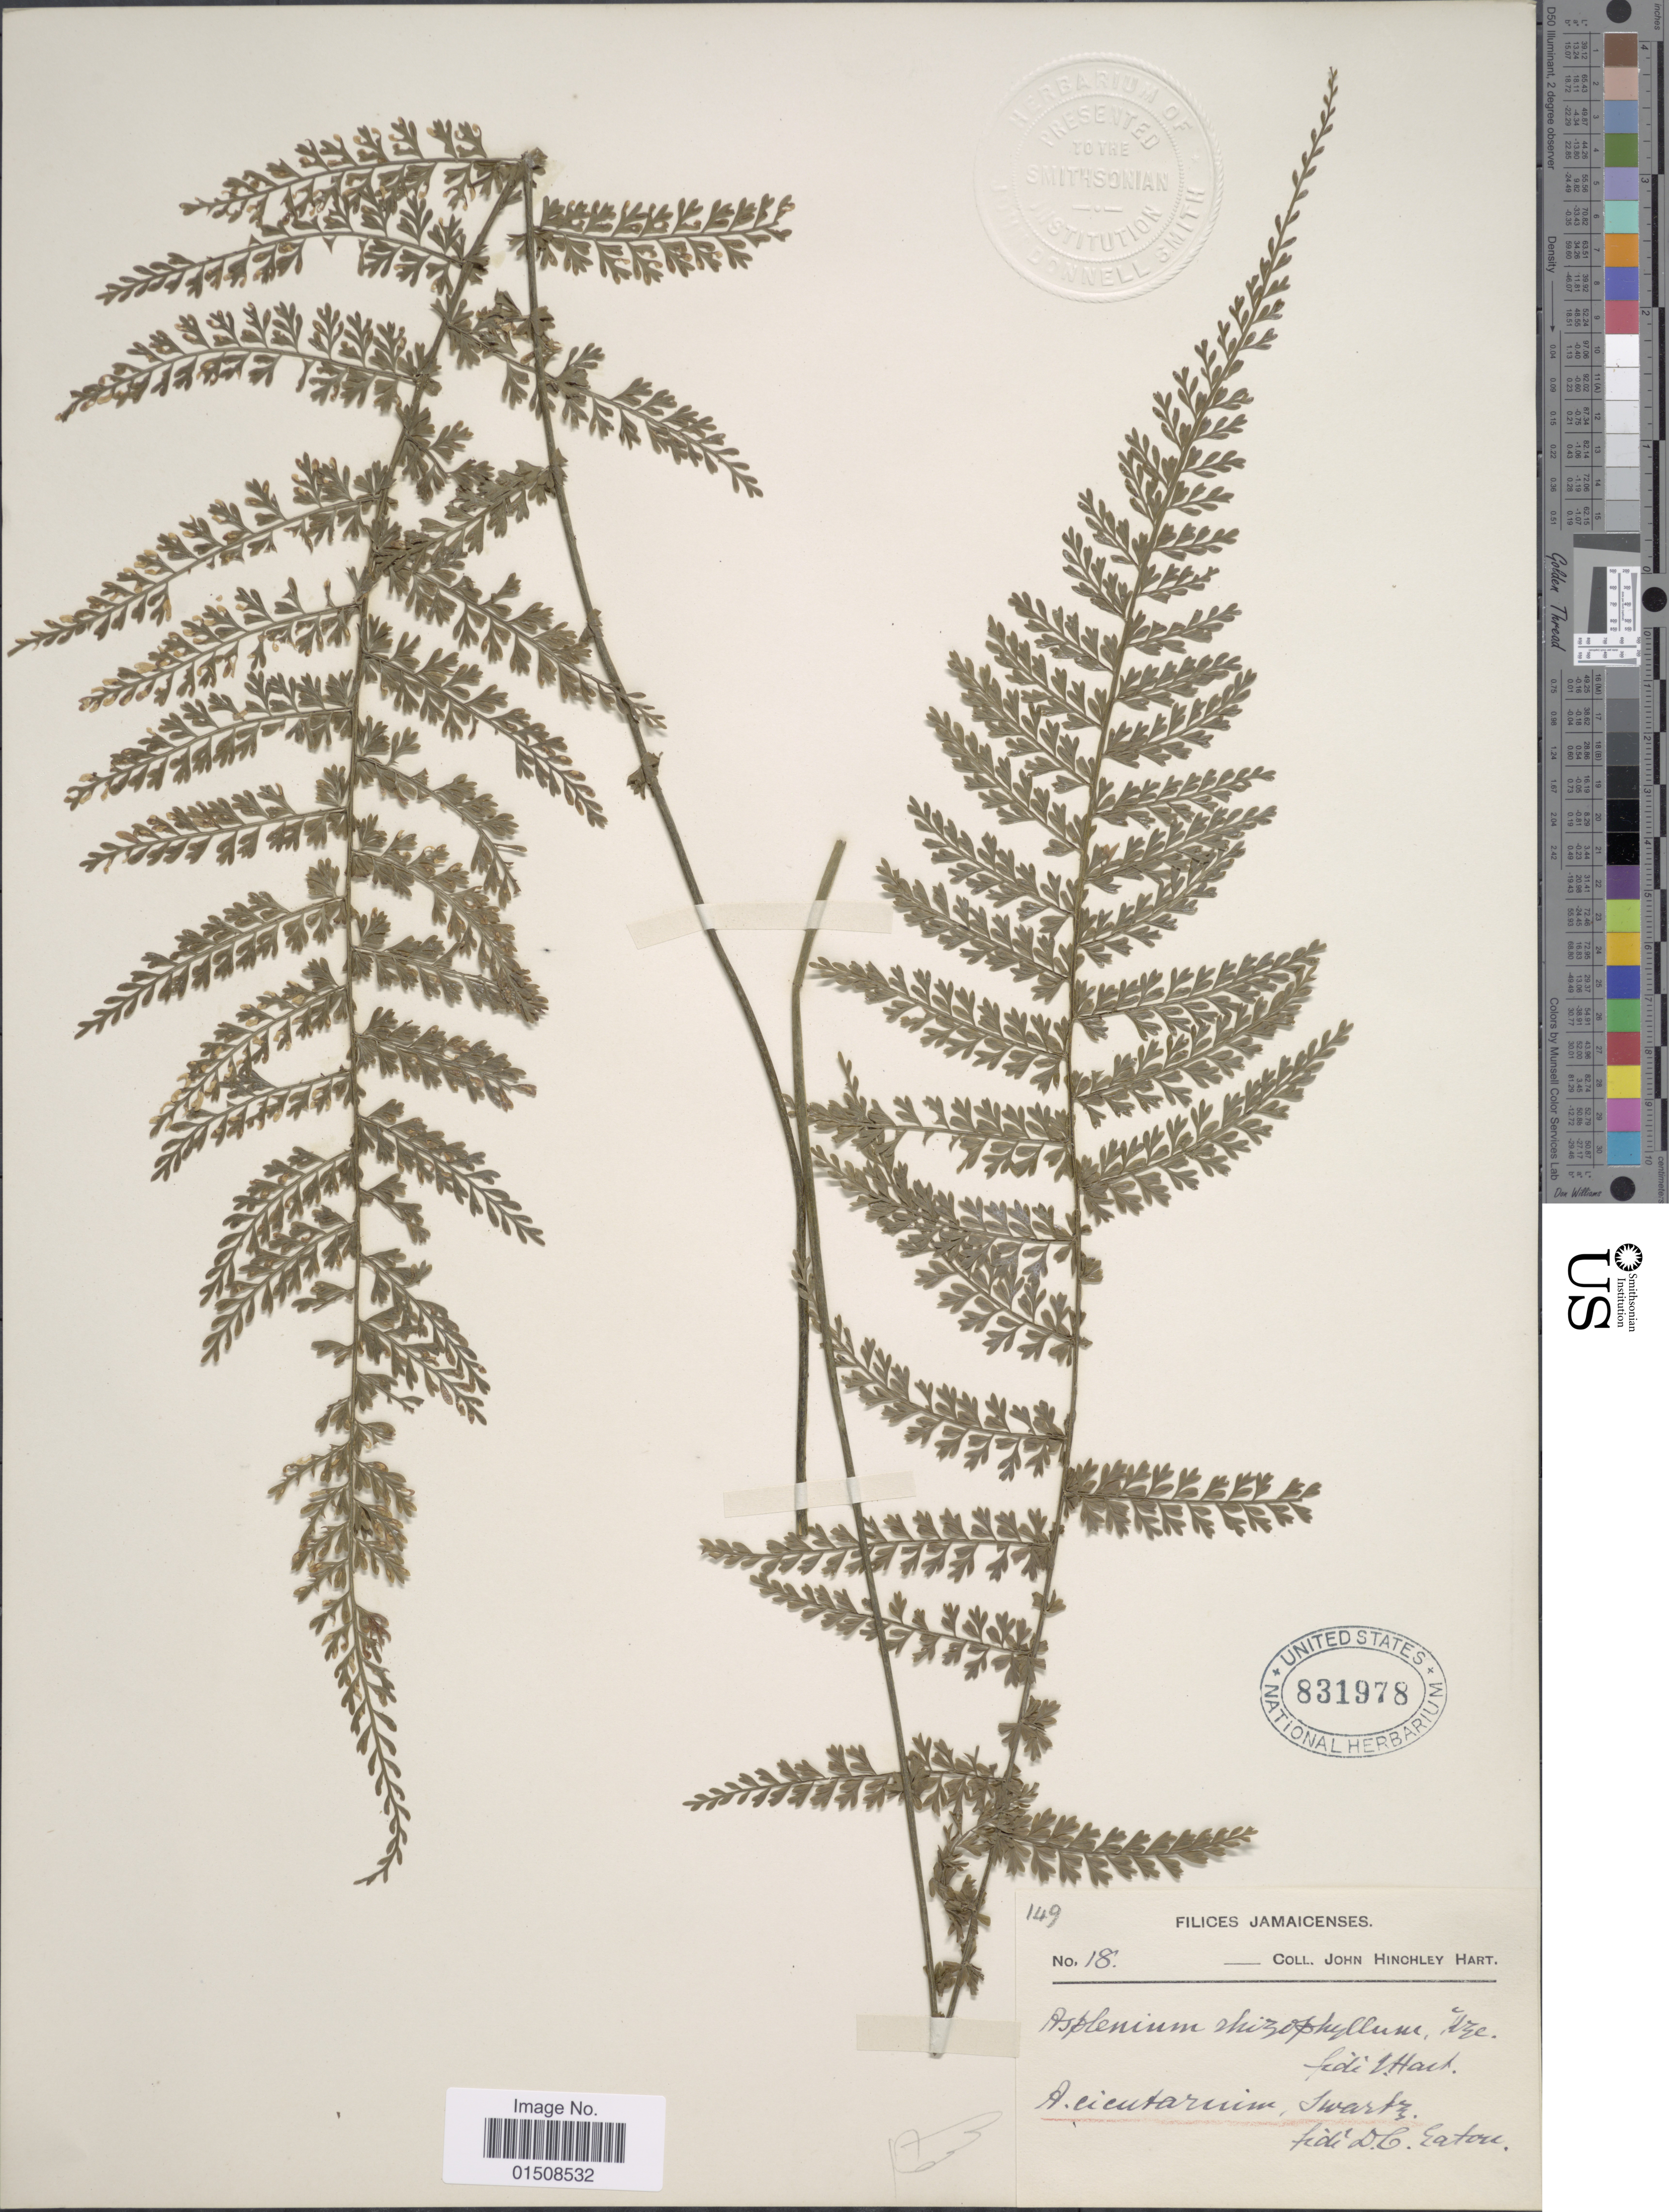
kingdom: Plantae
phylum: Tracheophyta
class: Polypodiopsida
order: Polypodiales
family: Aspleniaceae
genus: Asplenium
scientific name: Asplenium cristatum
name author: Lam.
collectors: J. H. Hart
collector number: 18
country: Jamaica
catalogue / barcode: US 831978